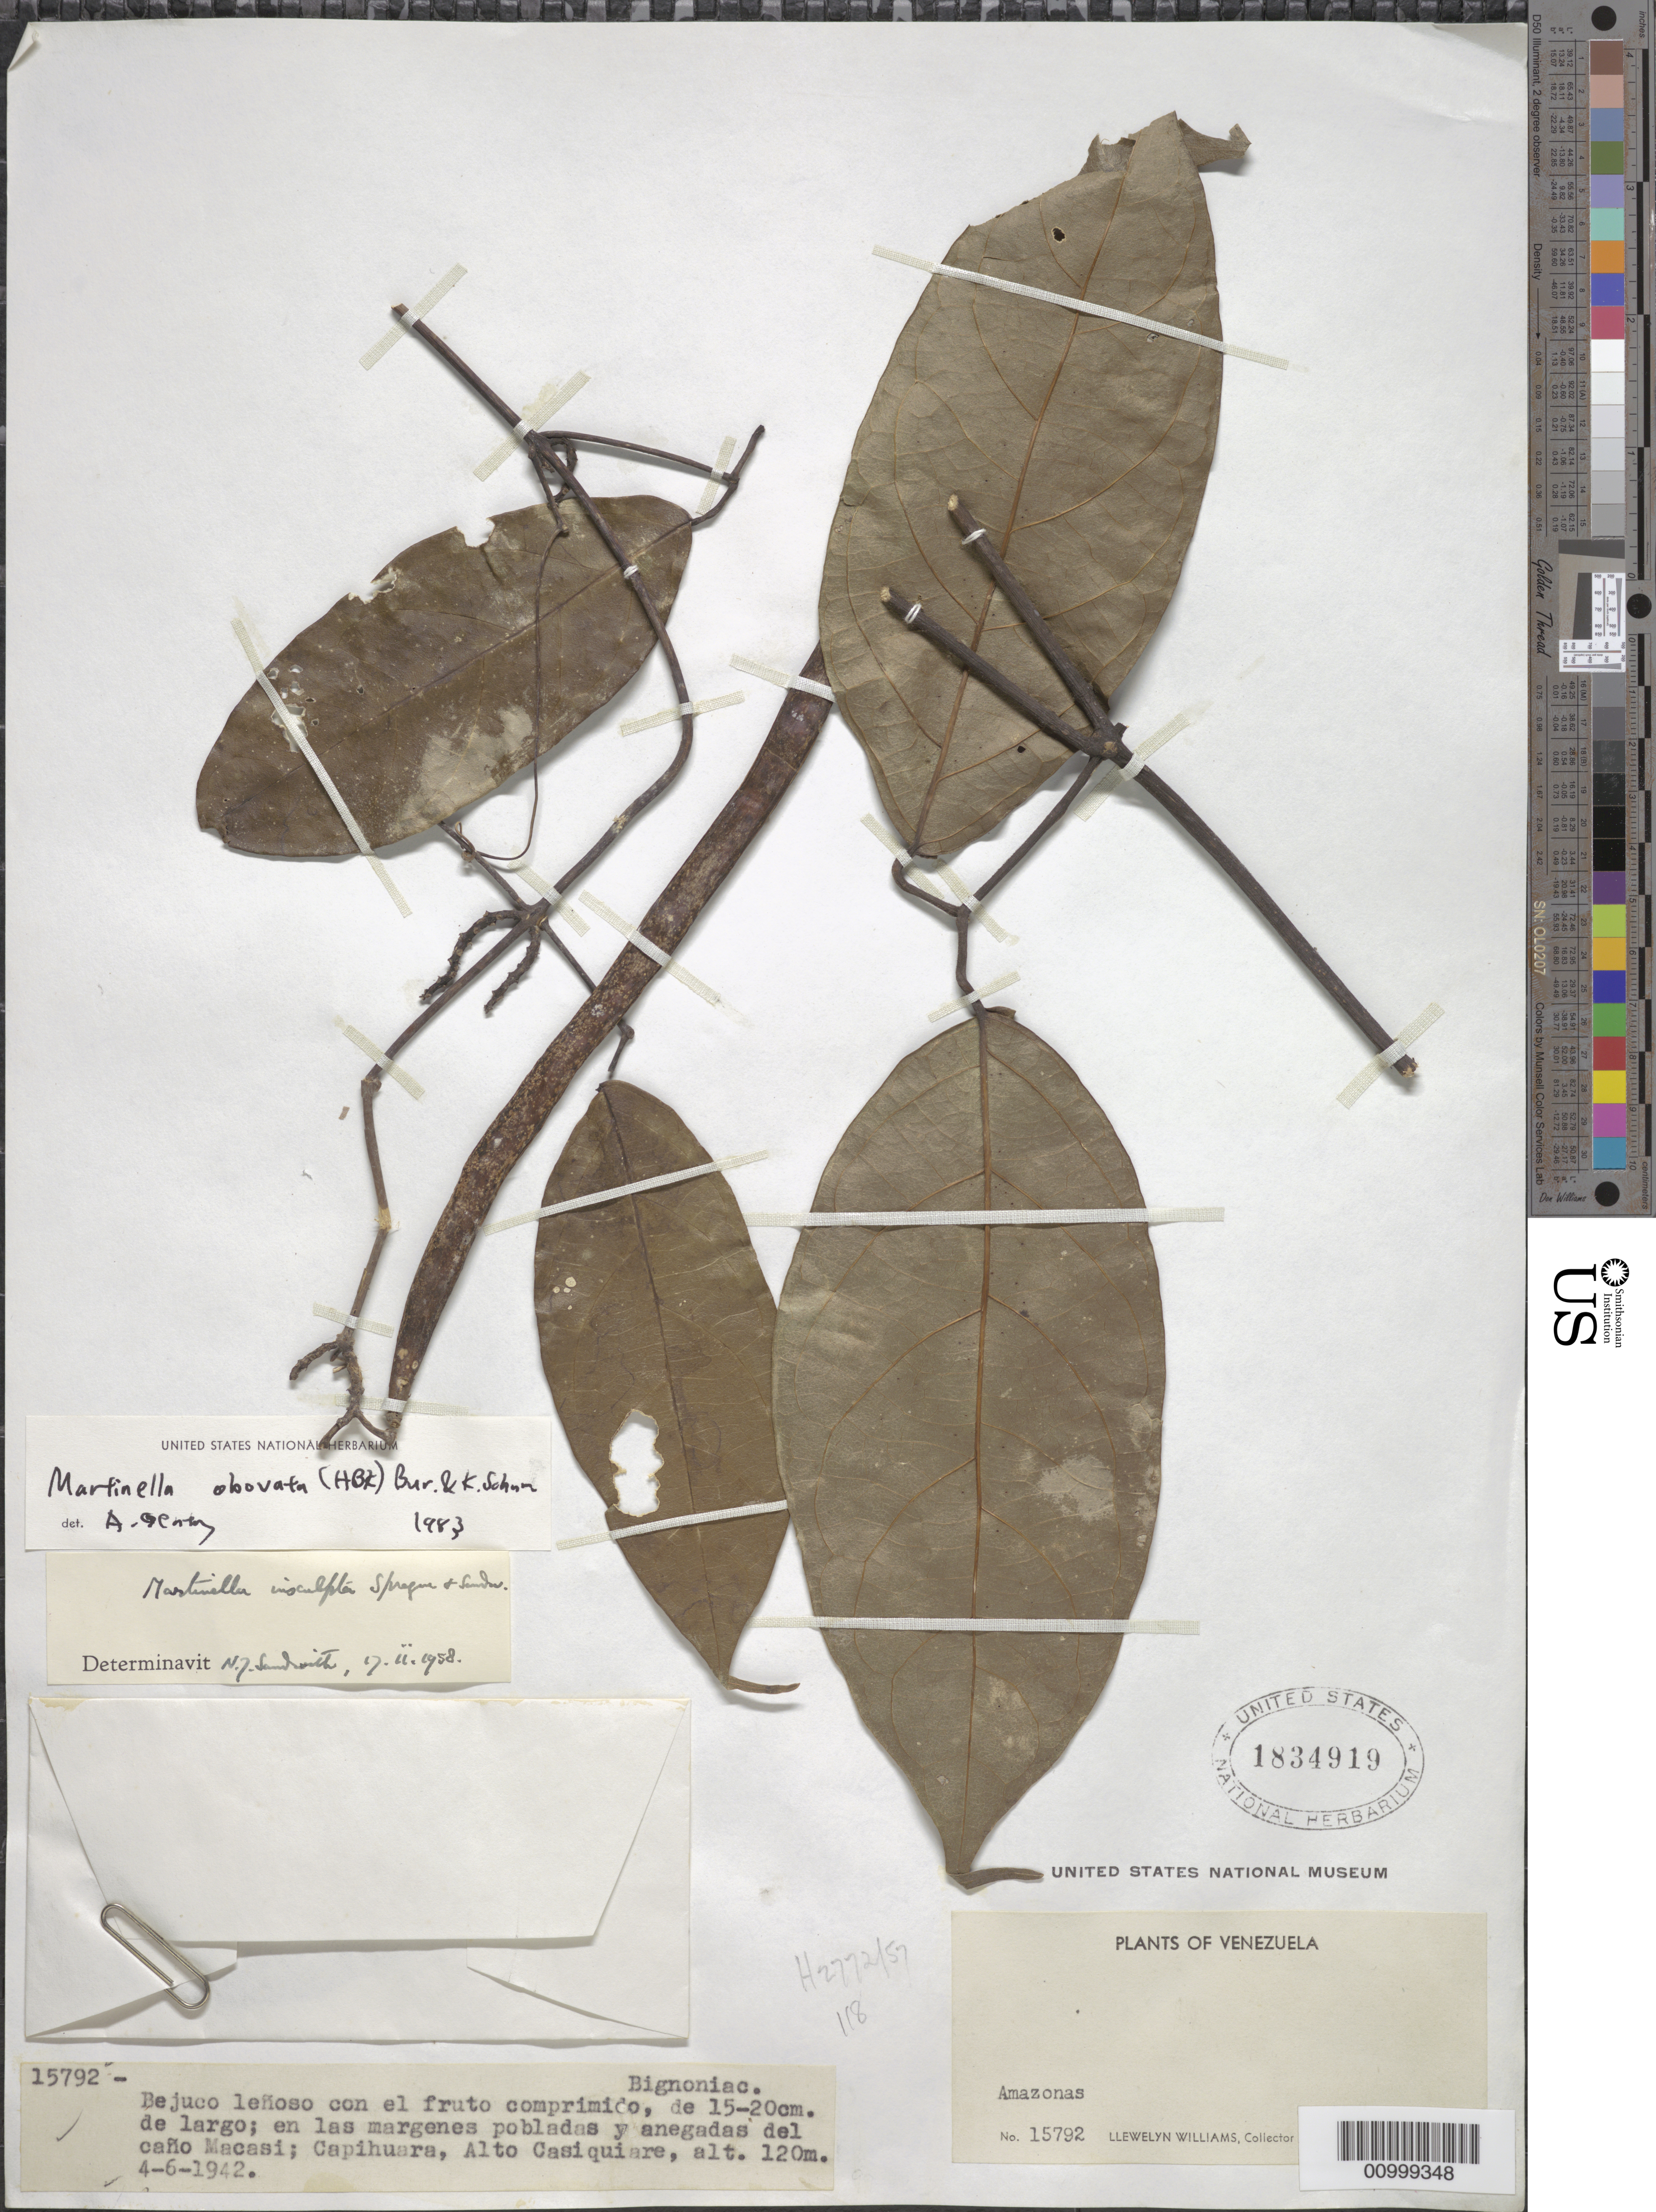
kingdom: Plantae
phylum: Tracheophyta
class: Magnoliopsida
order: Lamiales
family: Bignoniaceae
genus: Martinella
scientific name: Martinella obovata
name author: (Kunth) Bureau & K. Schum.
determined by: Gentry, A. H.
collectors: Ll. Williams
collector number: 15297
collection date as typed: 4-Jun-42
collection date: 1942-06-04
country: Venezuela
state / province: Amazonas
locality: Caouhuara, Alto Casiquiare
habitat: En les margenes pobladas y anegadas del cano Macasi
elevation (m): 120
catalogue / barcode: US 1834919